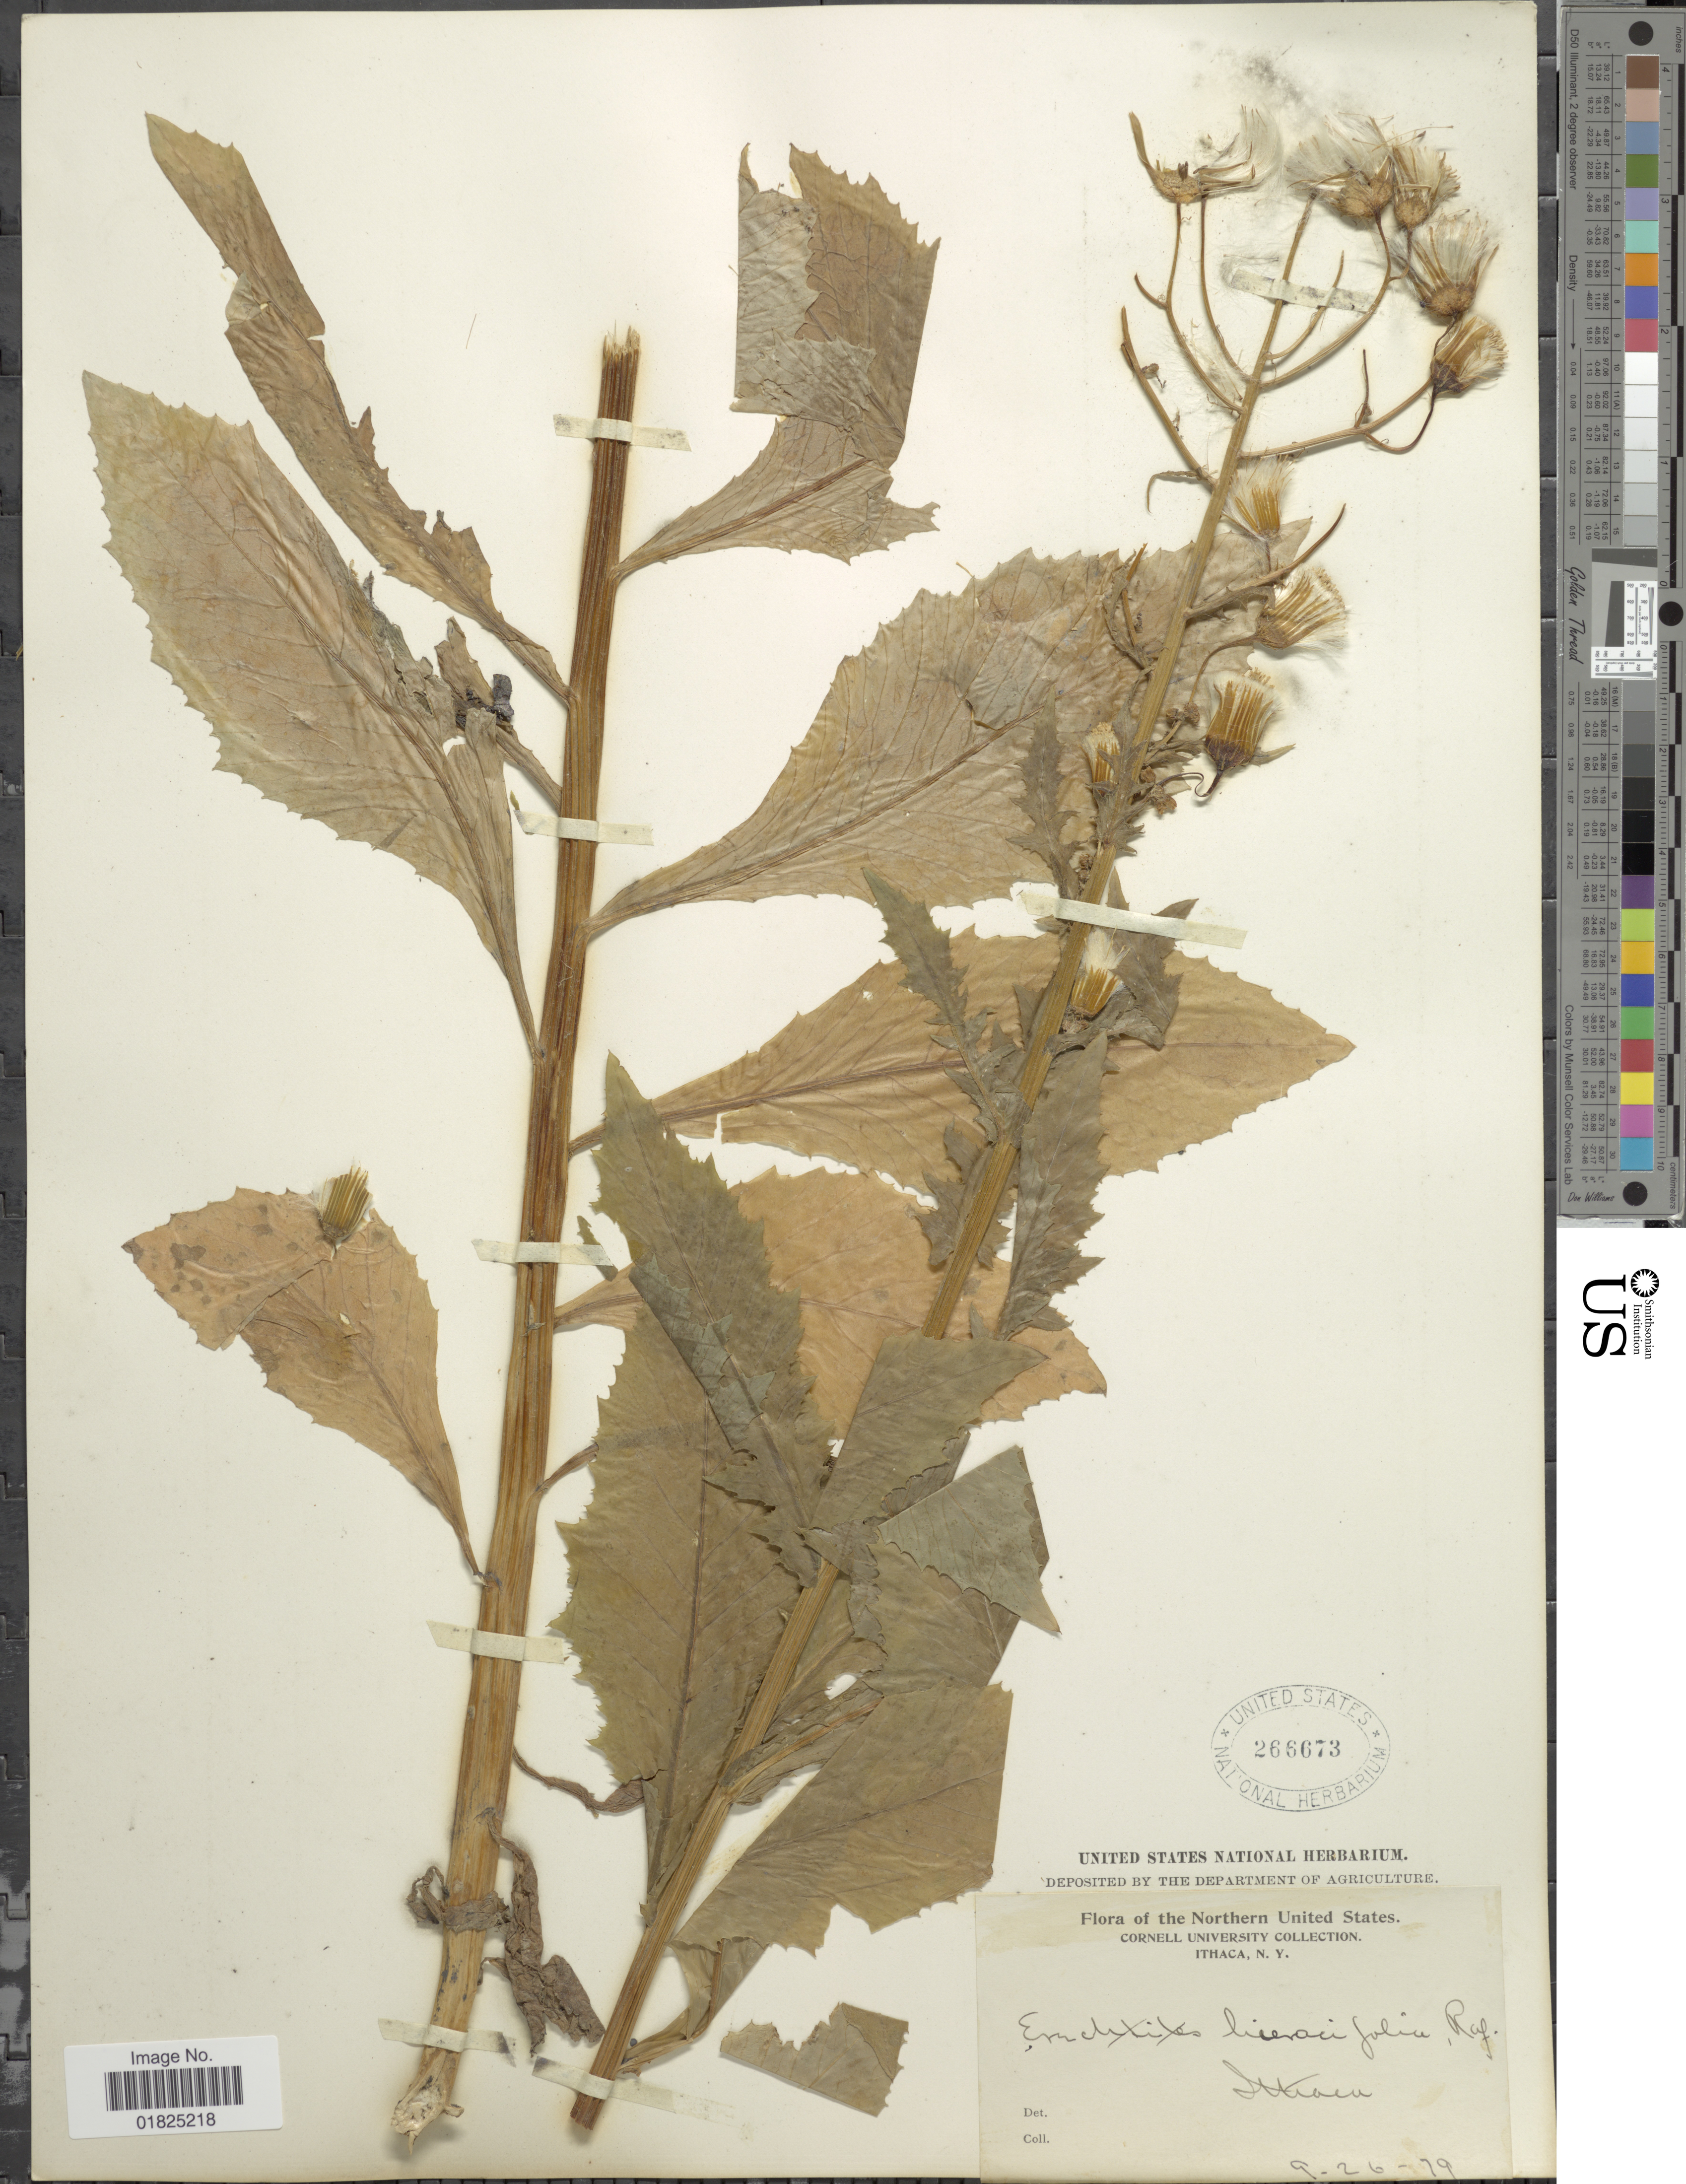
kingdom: Plantae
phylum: Tracheophyta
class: Magnoliopsida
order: Asterales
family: Asteraceae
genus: Erechtites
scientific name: Erechtites hieraciifolius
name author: (L.) Raf. ex DC.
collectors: Cornell University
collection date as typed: Transcribed d/m/y: 26/8/79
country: United States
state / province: New York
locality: Ithaca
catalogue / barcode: US 266673